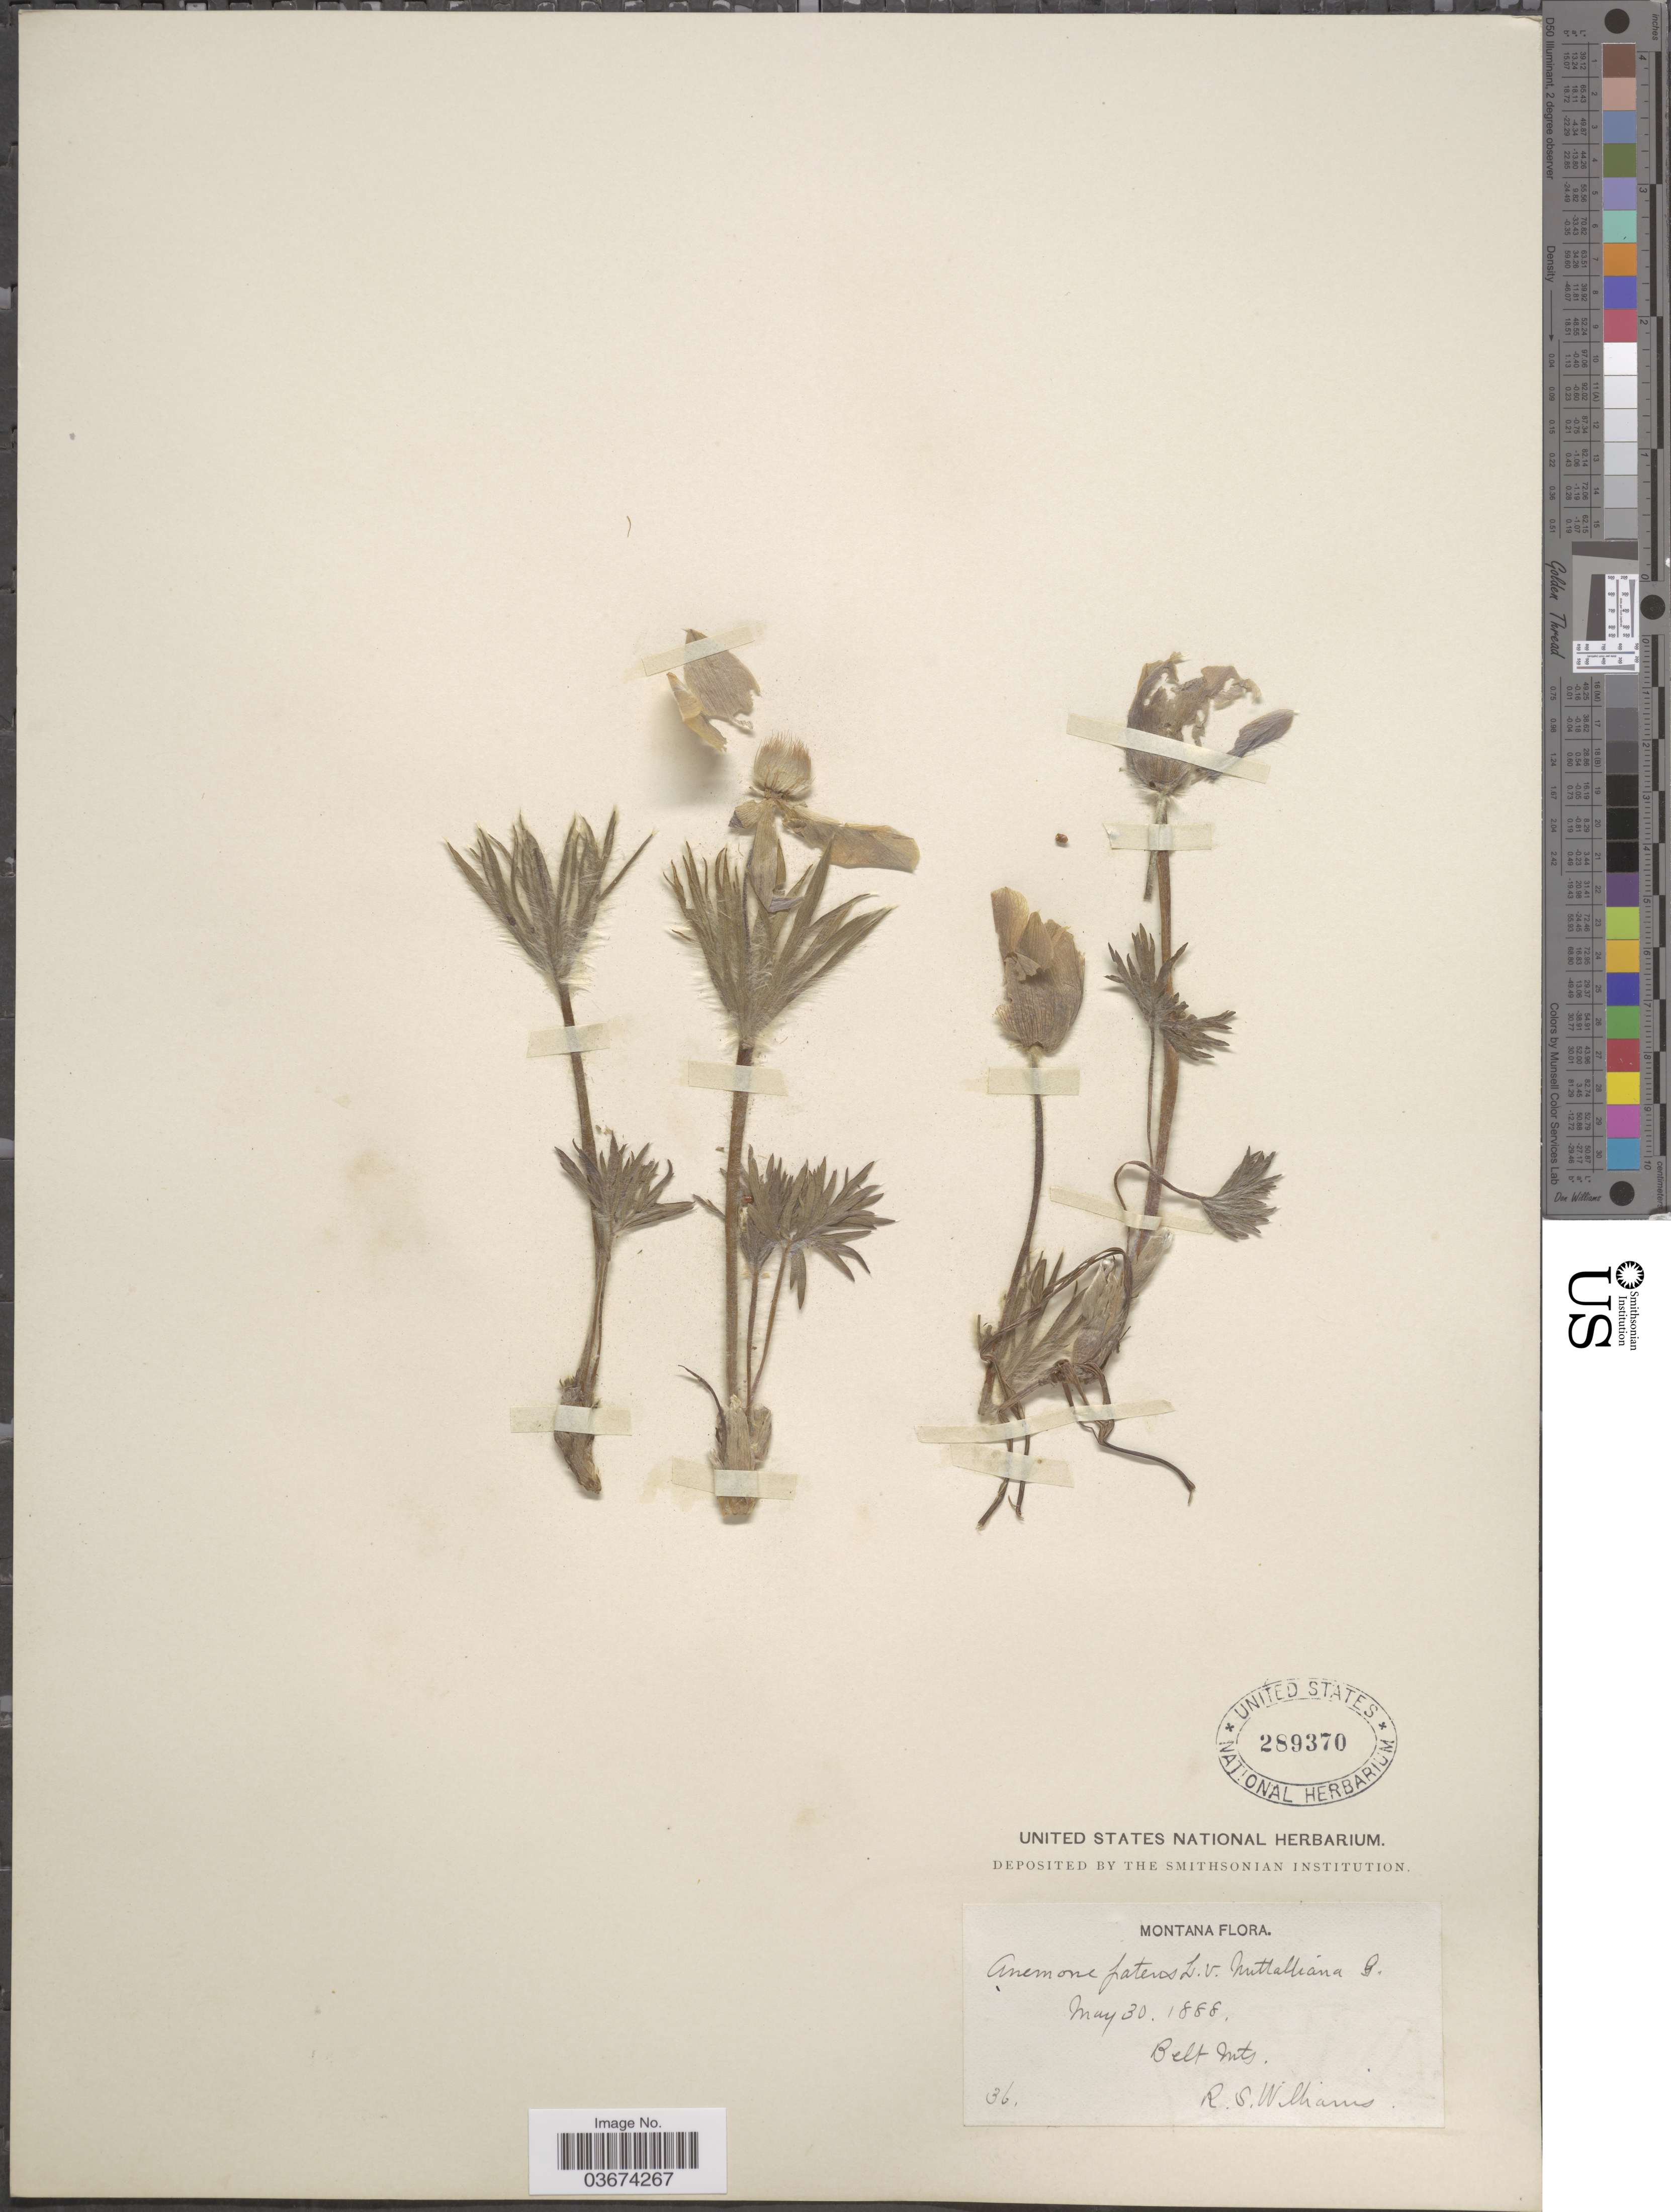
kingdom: Plantae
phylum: Tracheophyta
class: Magnoliopsida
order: Ranunculales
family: Ranunculaceae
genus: Pulsatilla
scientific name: Pulsatilla nuttalliana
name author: (DC.) Bercht. & J. Presl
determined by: Strong, Mark T., (BOT), Smithsonian Institution - National Museum of Natural History (UNITED STATES)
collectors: R. S. Williams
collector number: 36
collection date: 1888-05-30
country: United States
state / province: Montana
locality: Belt Mts.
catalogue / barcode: US 289370